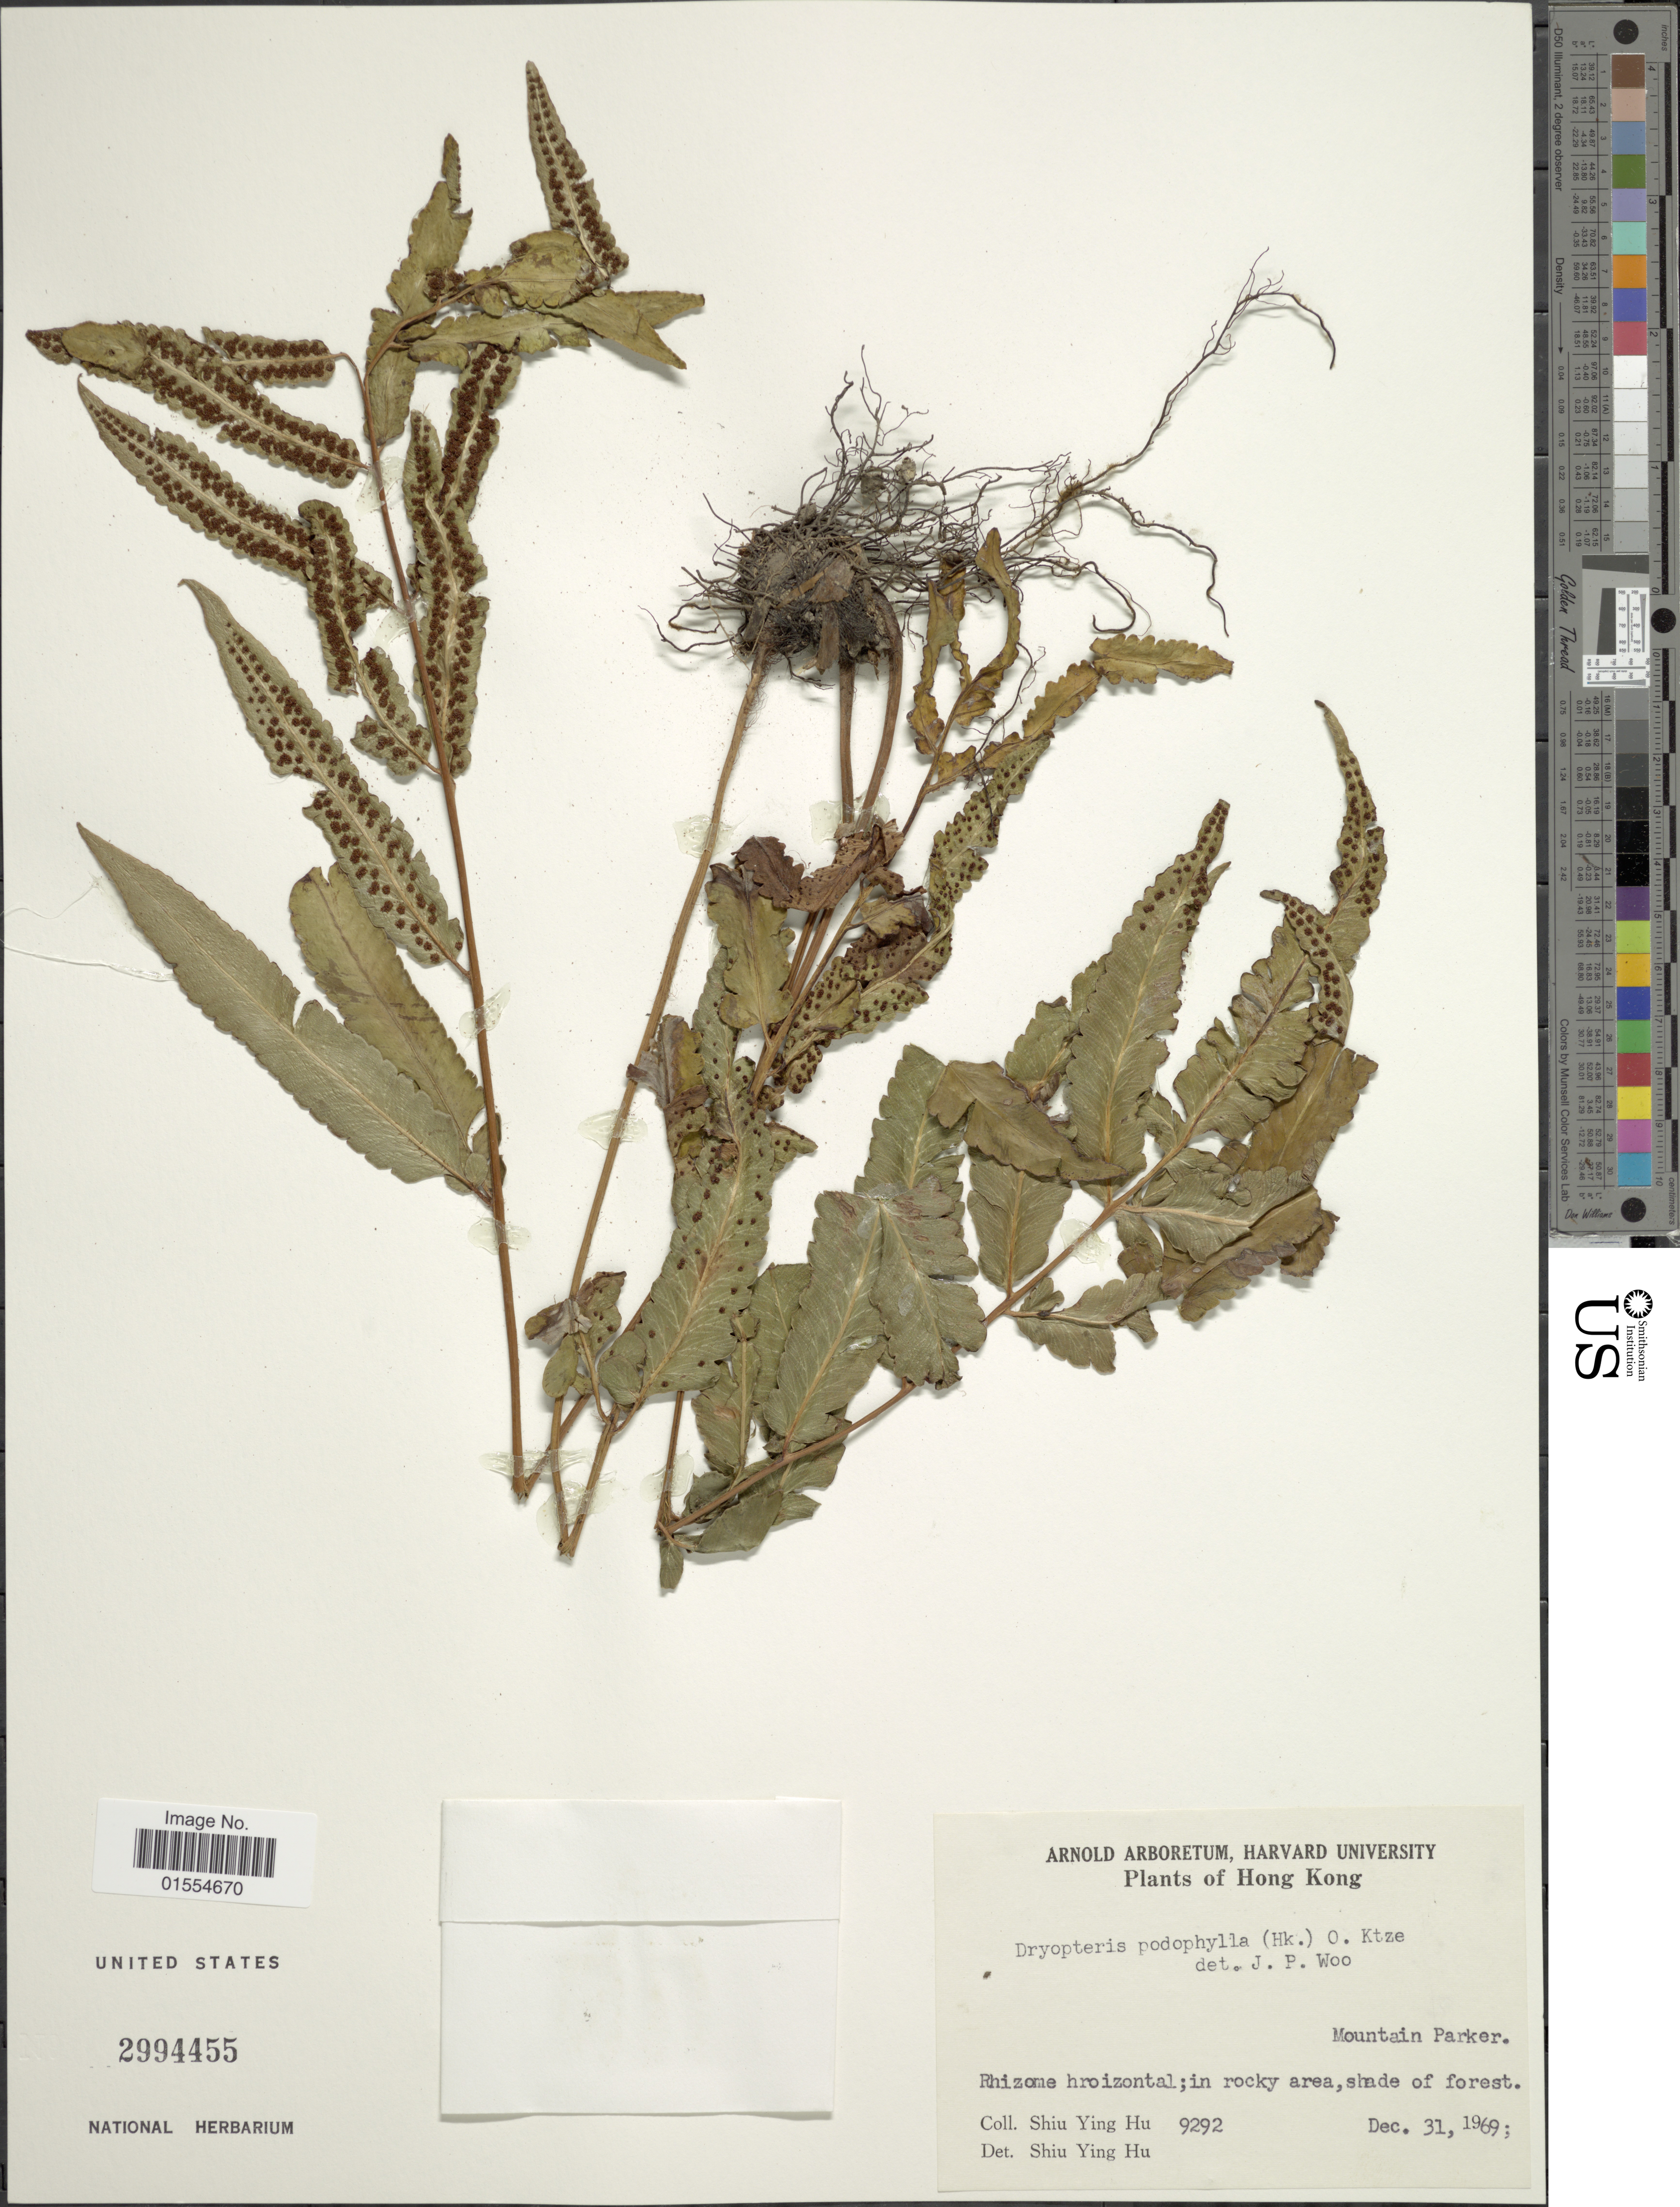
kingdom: Plantae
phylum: Tracheophyta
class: Polypodiopsida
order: Polypodiales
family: Dryopteridaceae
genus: Dryopteris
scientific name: Dryopteris podophylla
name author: (Hook.) Kuntze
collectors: S. Y. Hu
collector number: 9292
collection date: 1969-12-31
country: China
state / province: Hong Kong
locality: Hong Kong, Mountain Parker.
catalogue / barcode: US 2994455